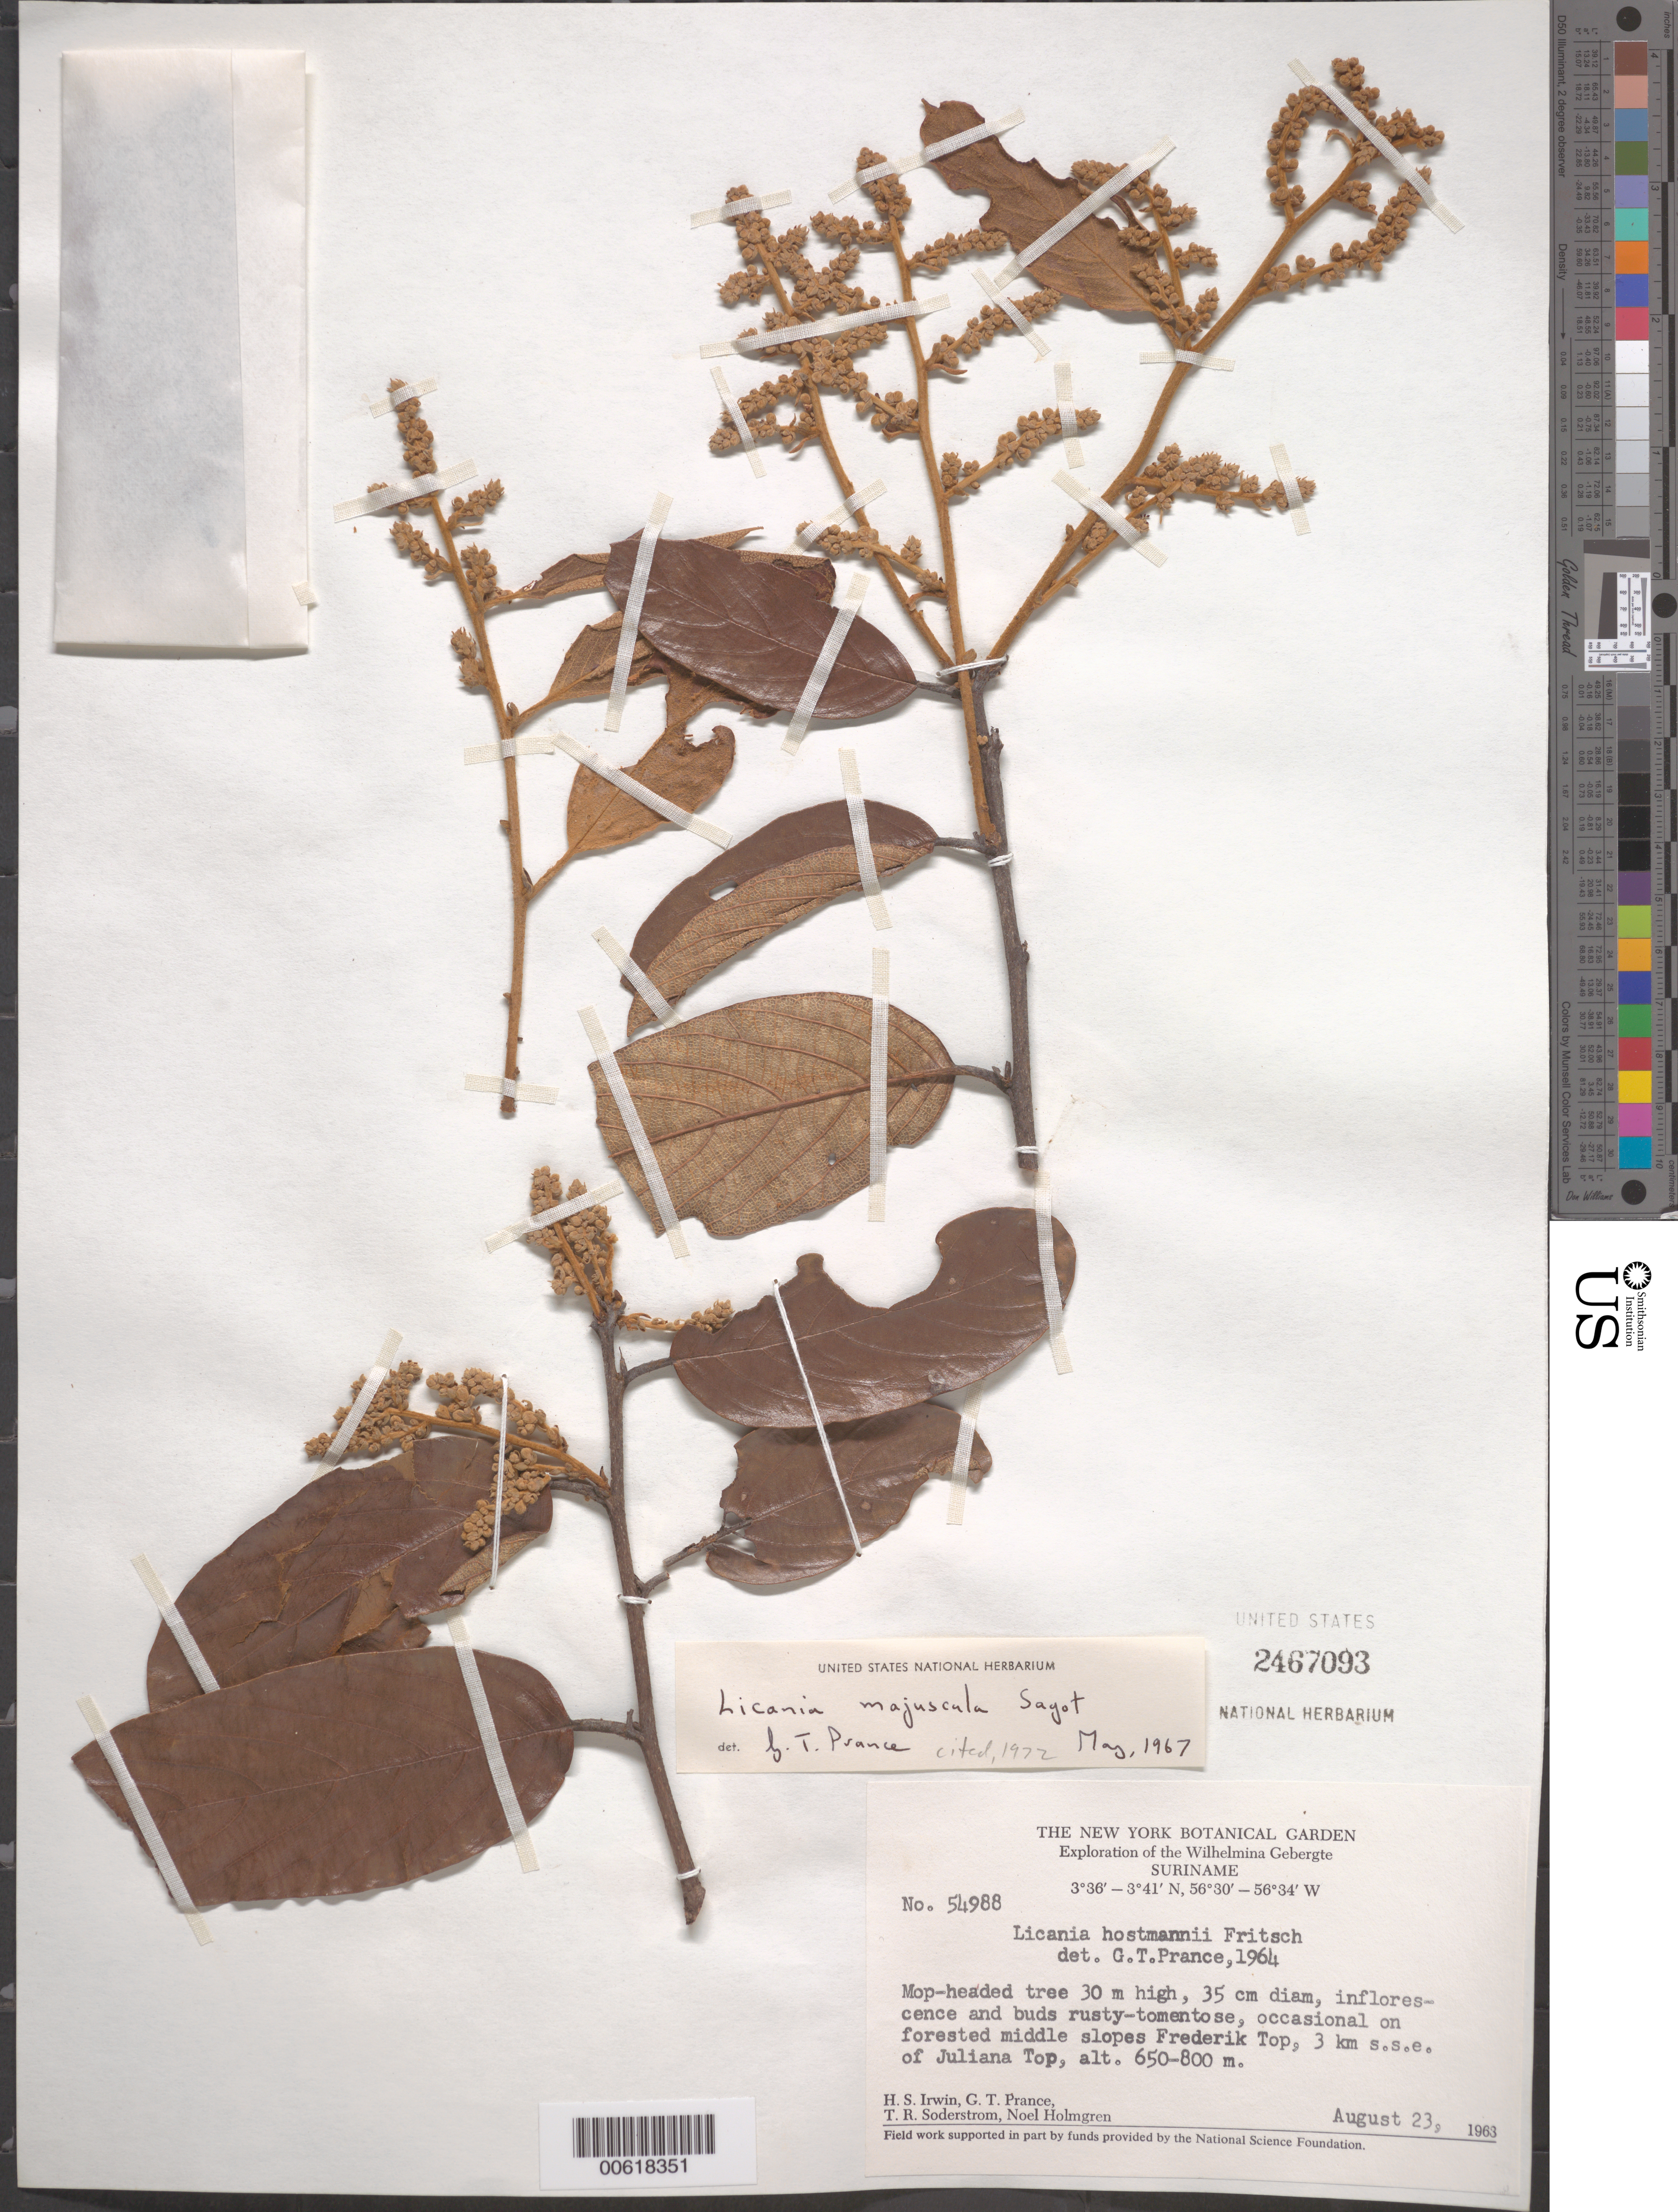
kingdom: Plantae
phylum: Tracheophyta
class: Magnoliopsida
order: Malpighiales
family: Chrysobalanaceae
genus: Licania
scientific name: Licania majuscula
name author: Sagot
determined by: Prance, G. T.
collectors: H. Irwin, G. T. Prance, T. R. Soderstrom & N. H. Holmgren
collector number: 54988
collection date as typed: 23-Aug-63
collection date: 1963-08-23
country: Suriname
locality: Frederik Top, 3 km SSE of Juliana Top, Wilhelmina Gebergte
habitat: Forested middle slopes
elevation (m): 650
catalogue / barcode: US 2467093